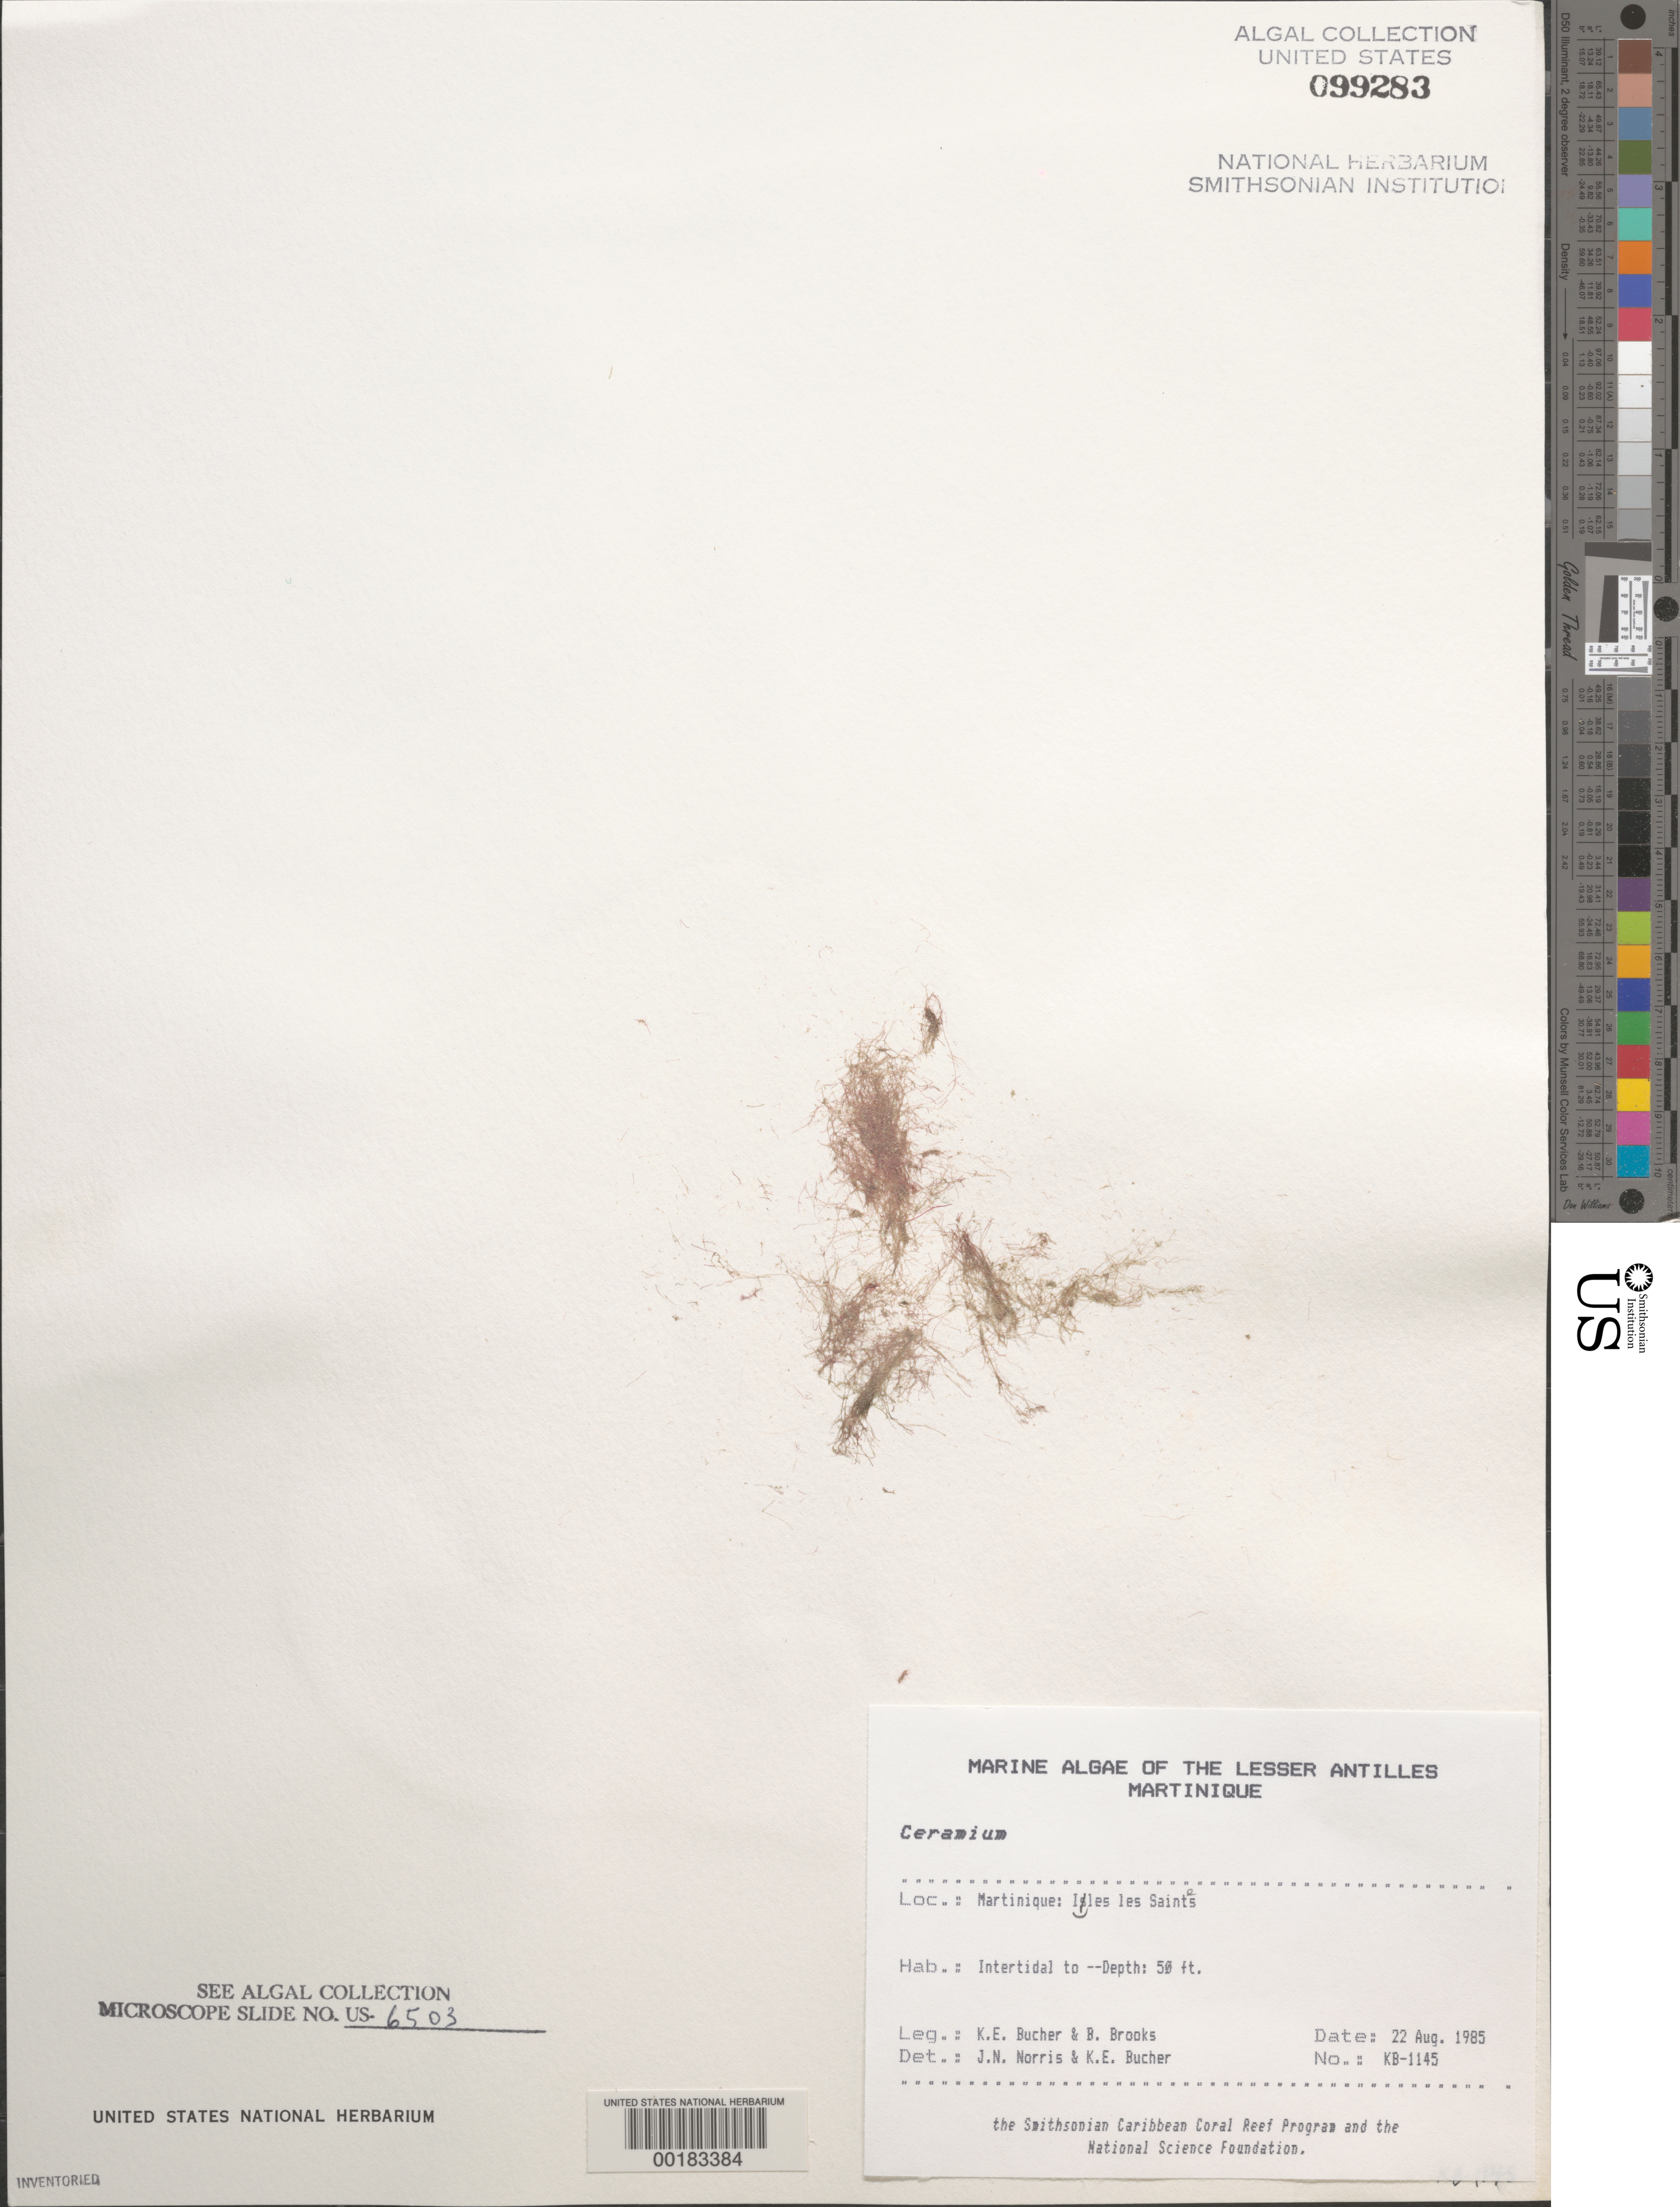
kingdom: Plantae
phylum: Rhodophyta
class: Florideophyceae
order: Ceramiales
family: Ceramiaceae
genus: Ceramium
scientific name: Ceramium sp.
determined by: Norris, J. N.; Bucher, K. E.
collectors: K. E. Bucher & B. Brooks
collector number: Kb-1145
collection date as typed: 22 Aug 1985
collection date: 1985-08-22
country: Martinique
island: Iles les Saintes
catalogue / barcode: US 99283